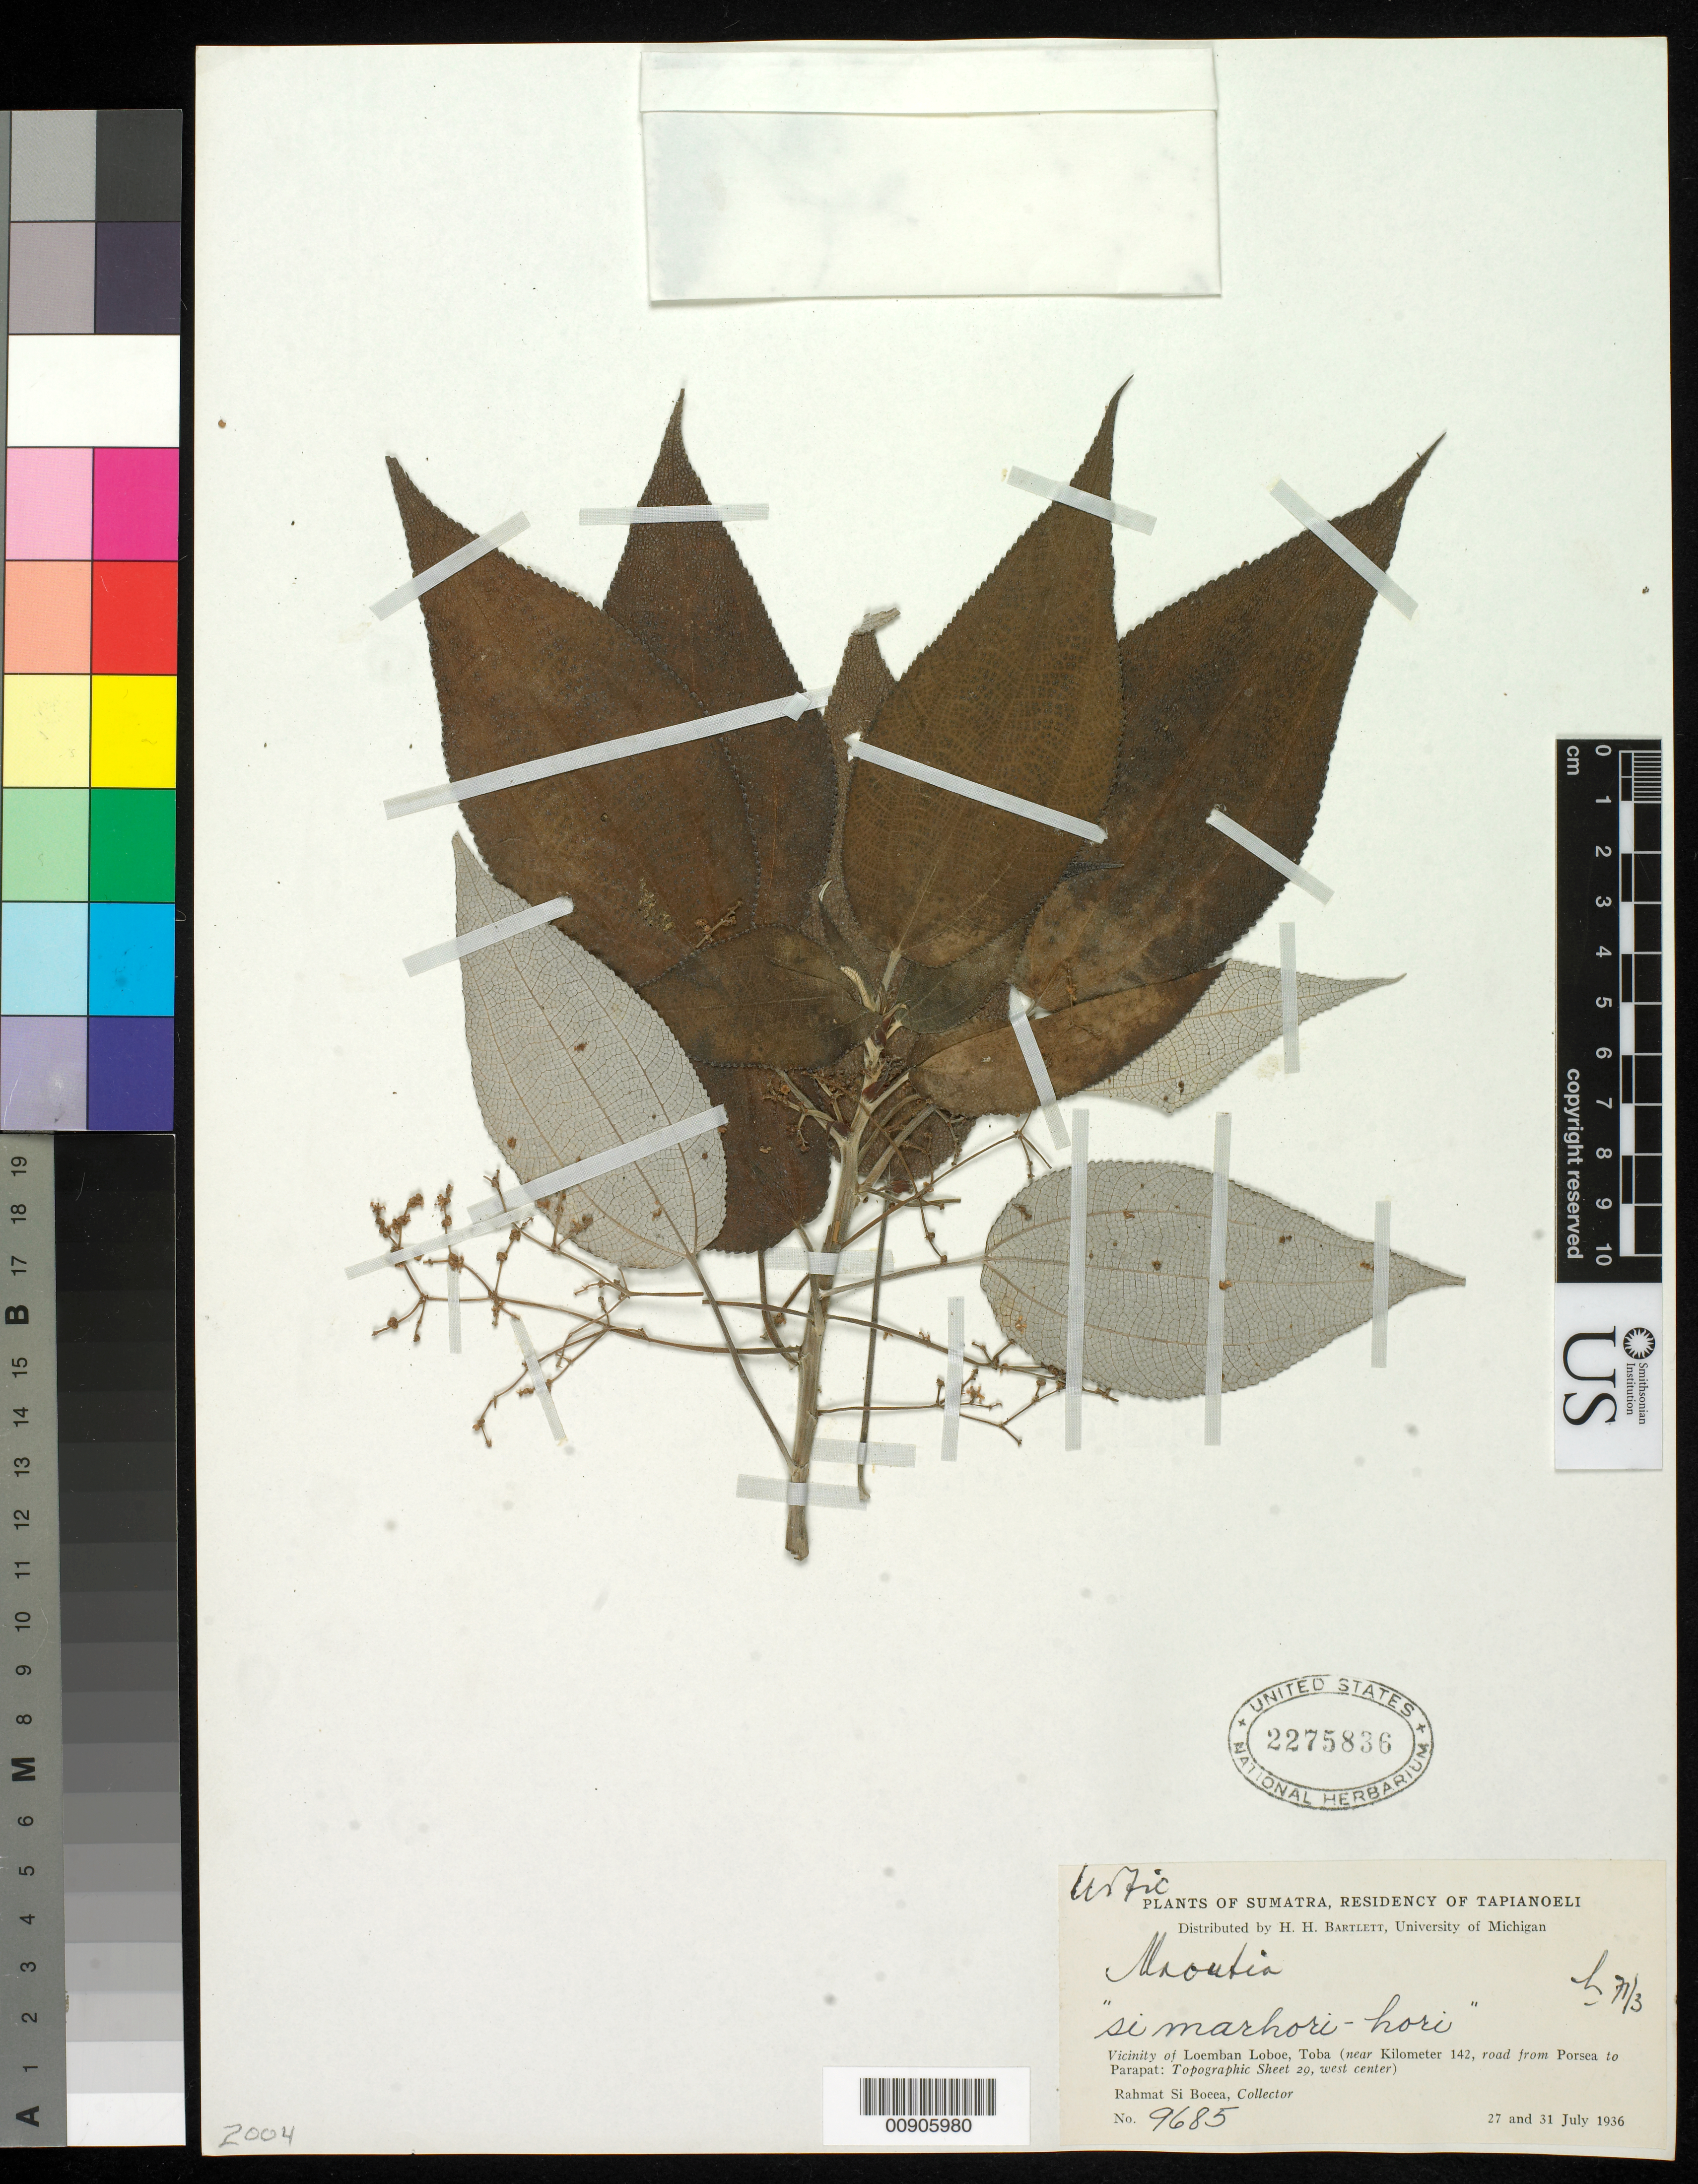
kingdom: Plantae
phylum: Tracheophyta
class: Magnoliopsida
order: Rosales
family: Urticaceae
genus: Maoutia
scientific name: Maoutia sp.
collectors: Rahmat Si Boeea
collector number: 9685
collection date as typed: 27 Jul 1936 to 31 Jul 1936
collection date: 1936-07-27/1936-07-31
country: Indonesia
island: Sumatra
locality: Sumatra, Residency of Tapianoeli. Vicinity of Loemban Loboe, Toba (near Kilometer 142, road from Porsea to Parapat: Topographic Sheet 29, west center)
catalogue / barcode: US 2275836